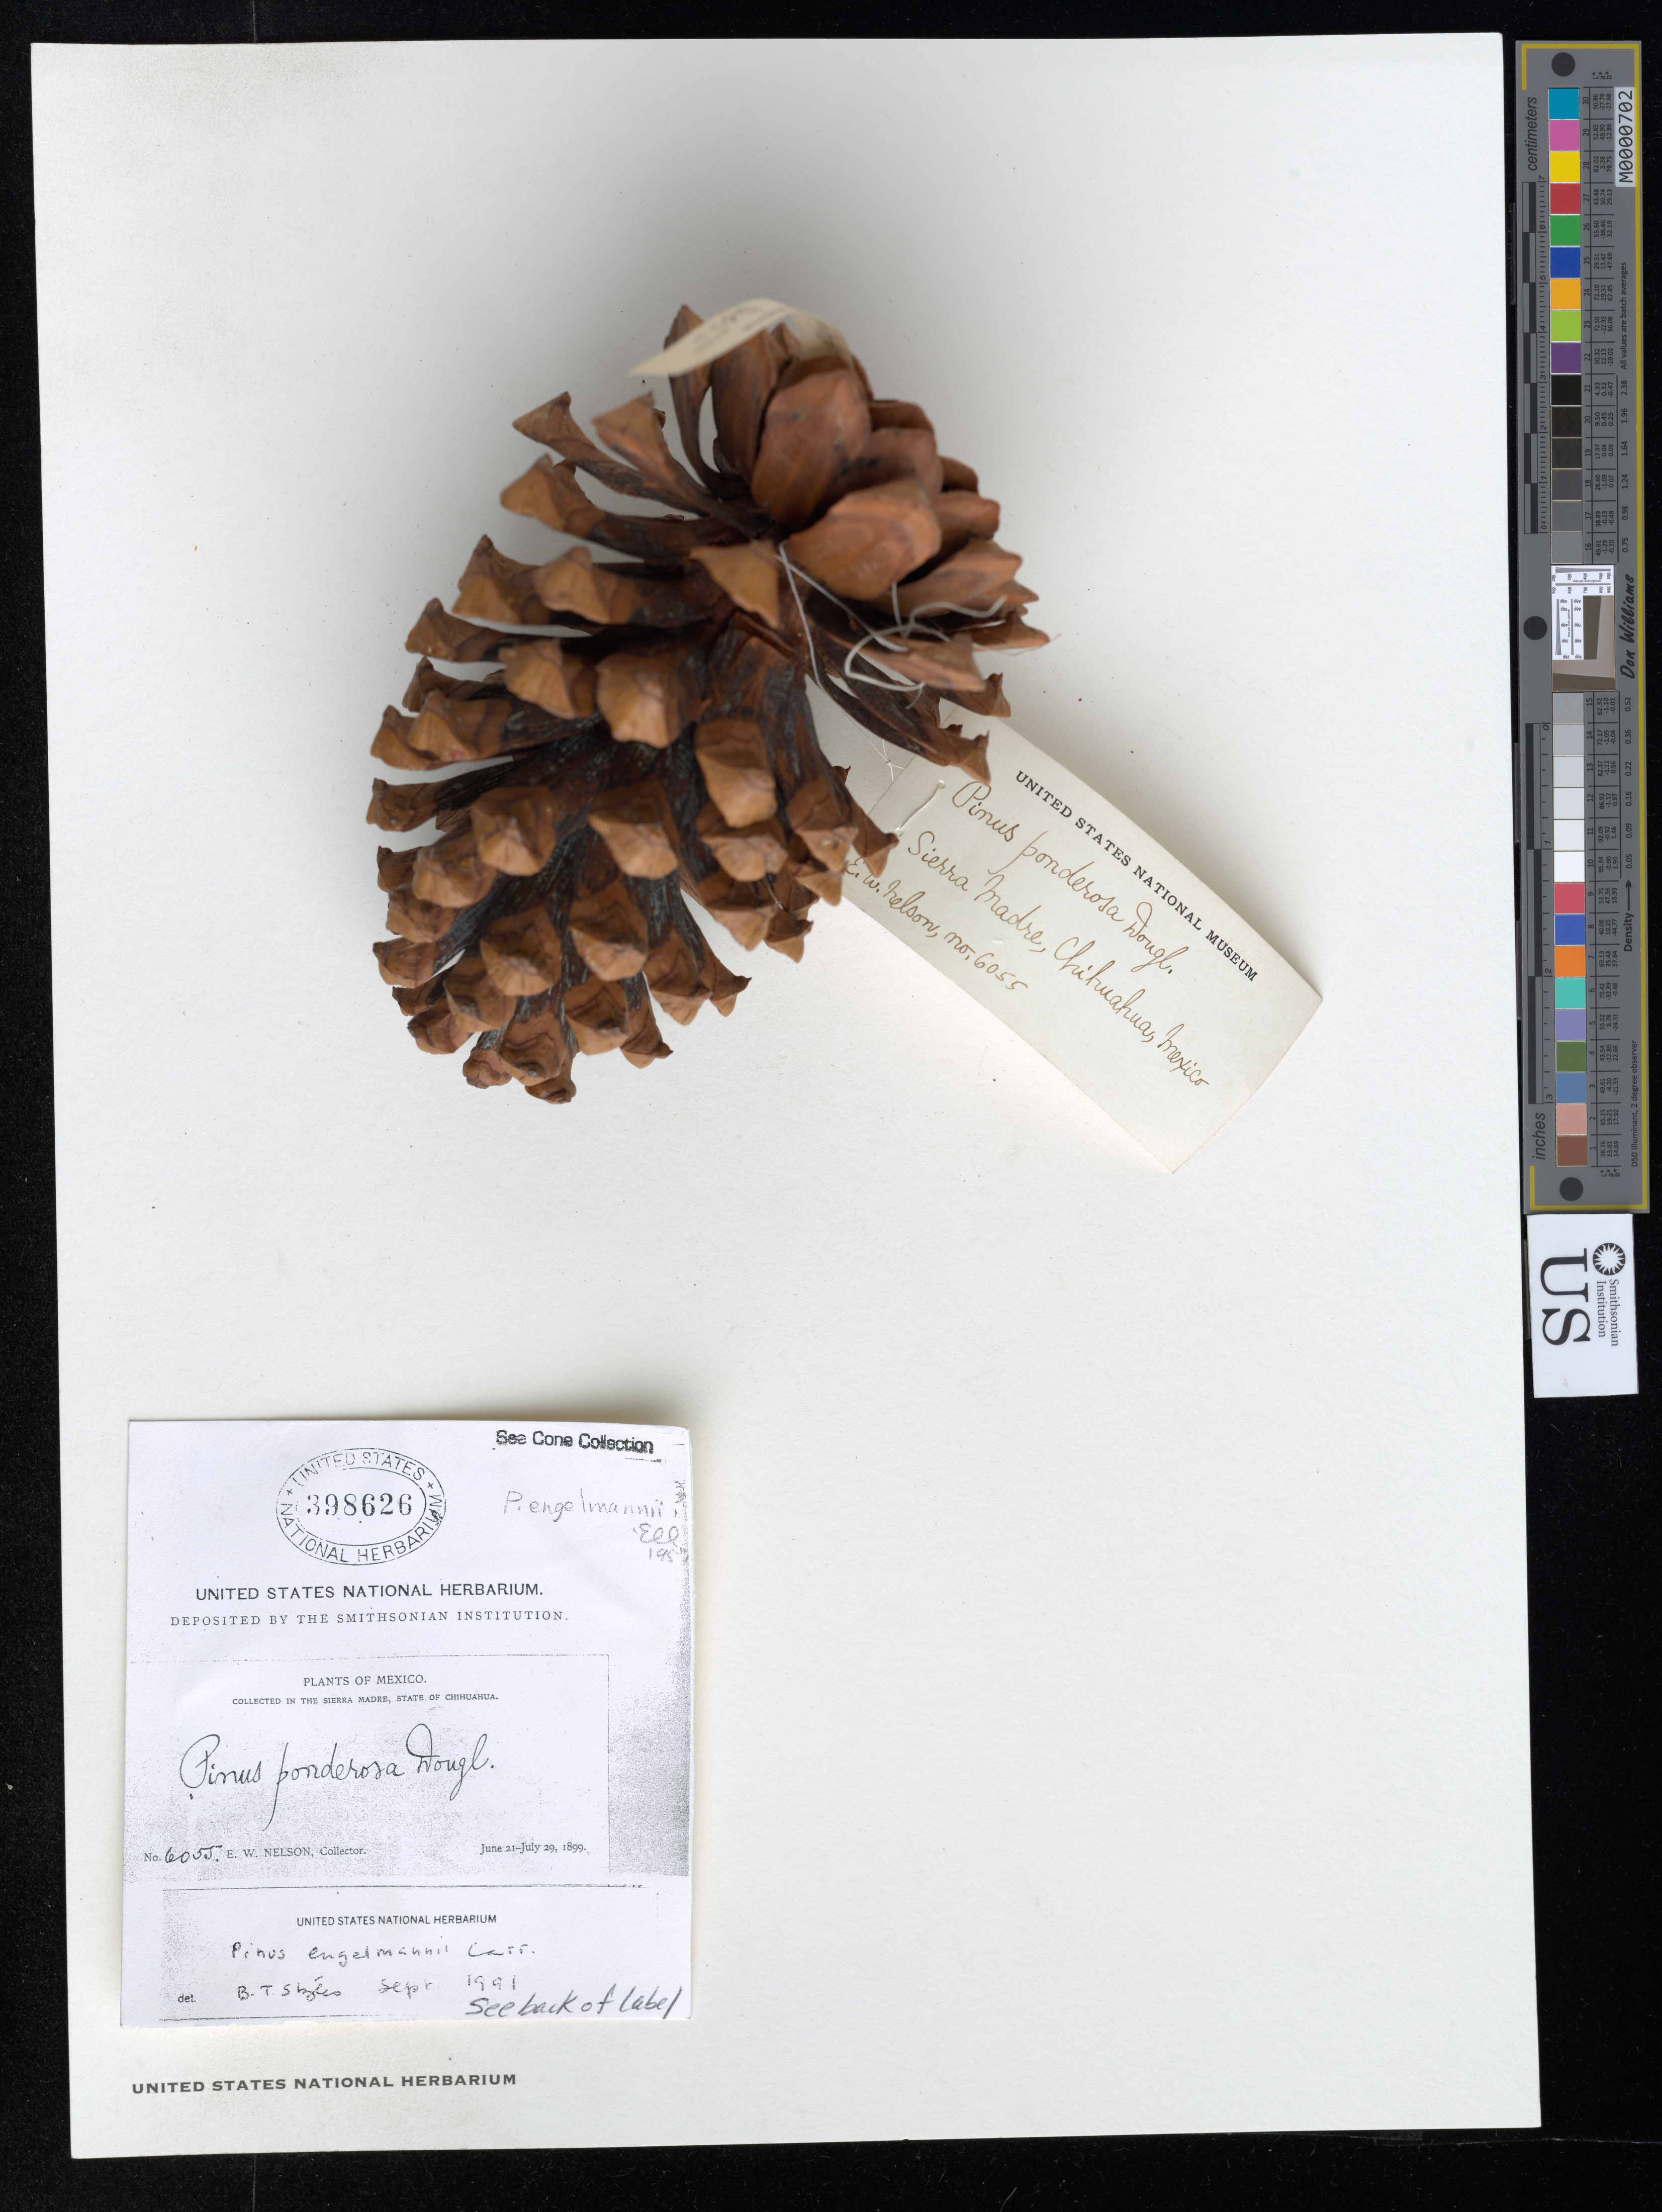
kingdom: Plantae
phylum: Tracheophyta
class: Pinopsida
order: Pinales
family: Pinaceae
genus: Pinus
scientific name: Pinus engelmannii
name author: Carrière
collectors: E. W. Nelson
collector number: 6055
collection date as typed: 21 Jun 1899 to 29 Jul 1899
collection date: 1899-06-21/1899-07-29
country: Mexico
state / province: Chihuahua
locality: Sierra Madre, Chihuahua.